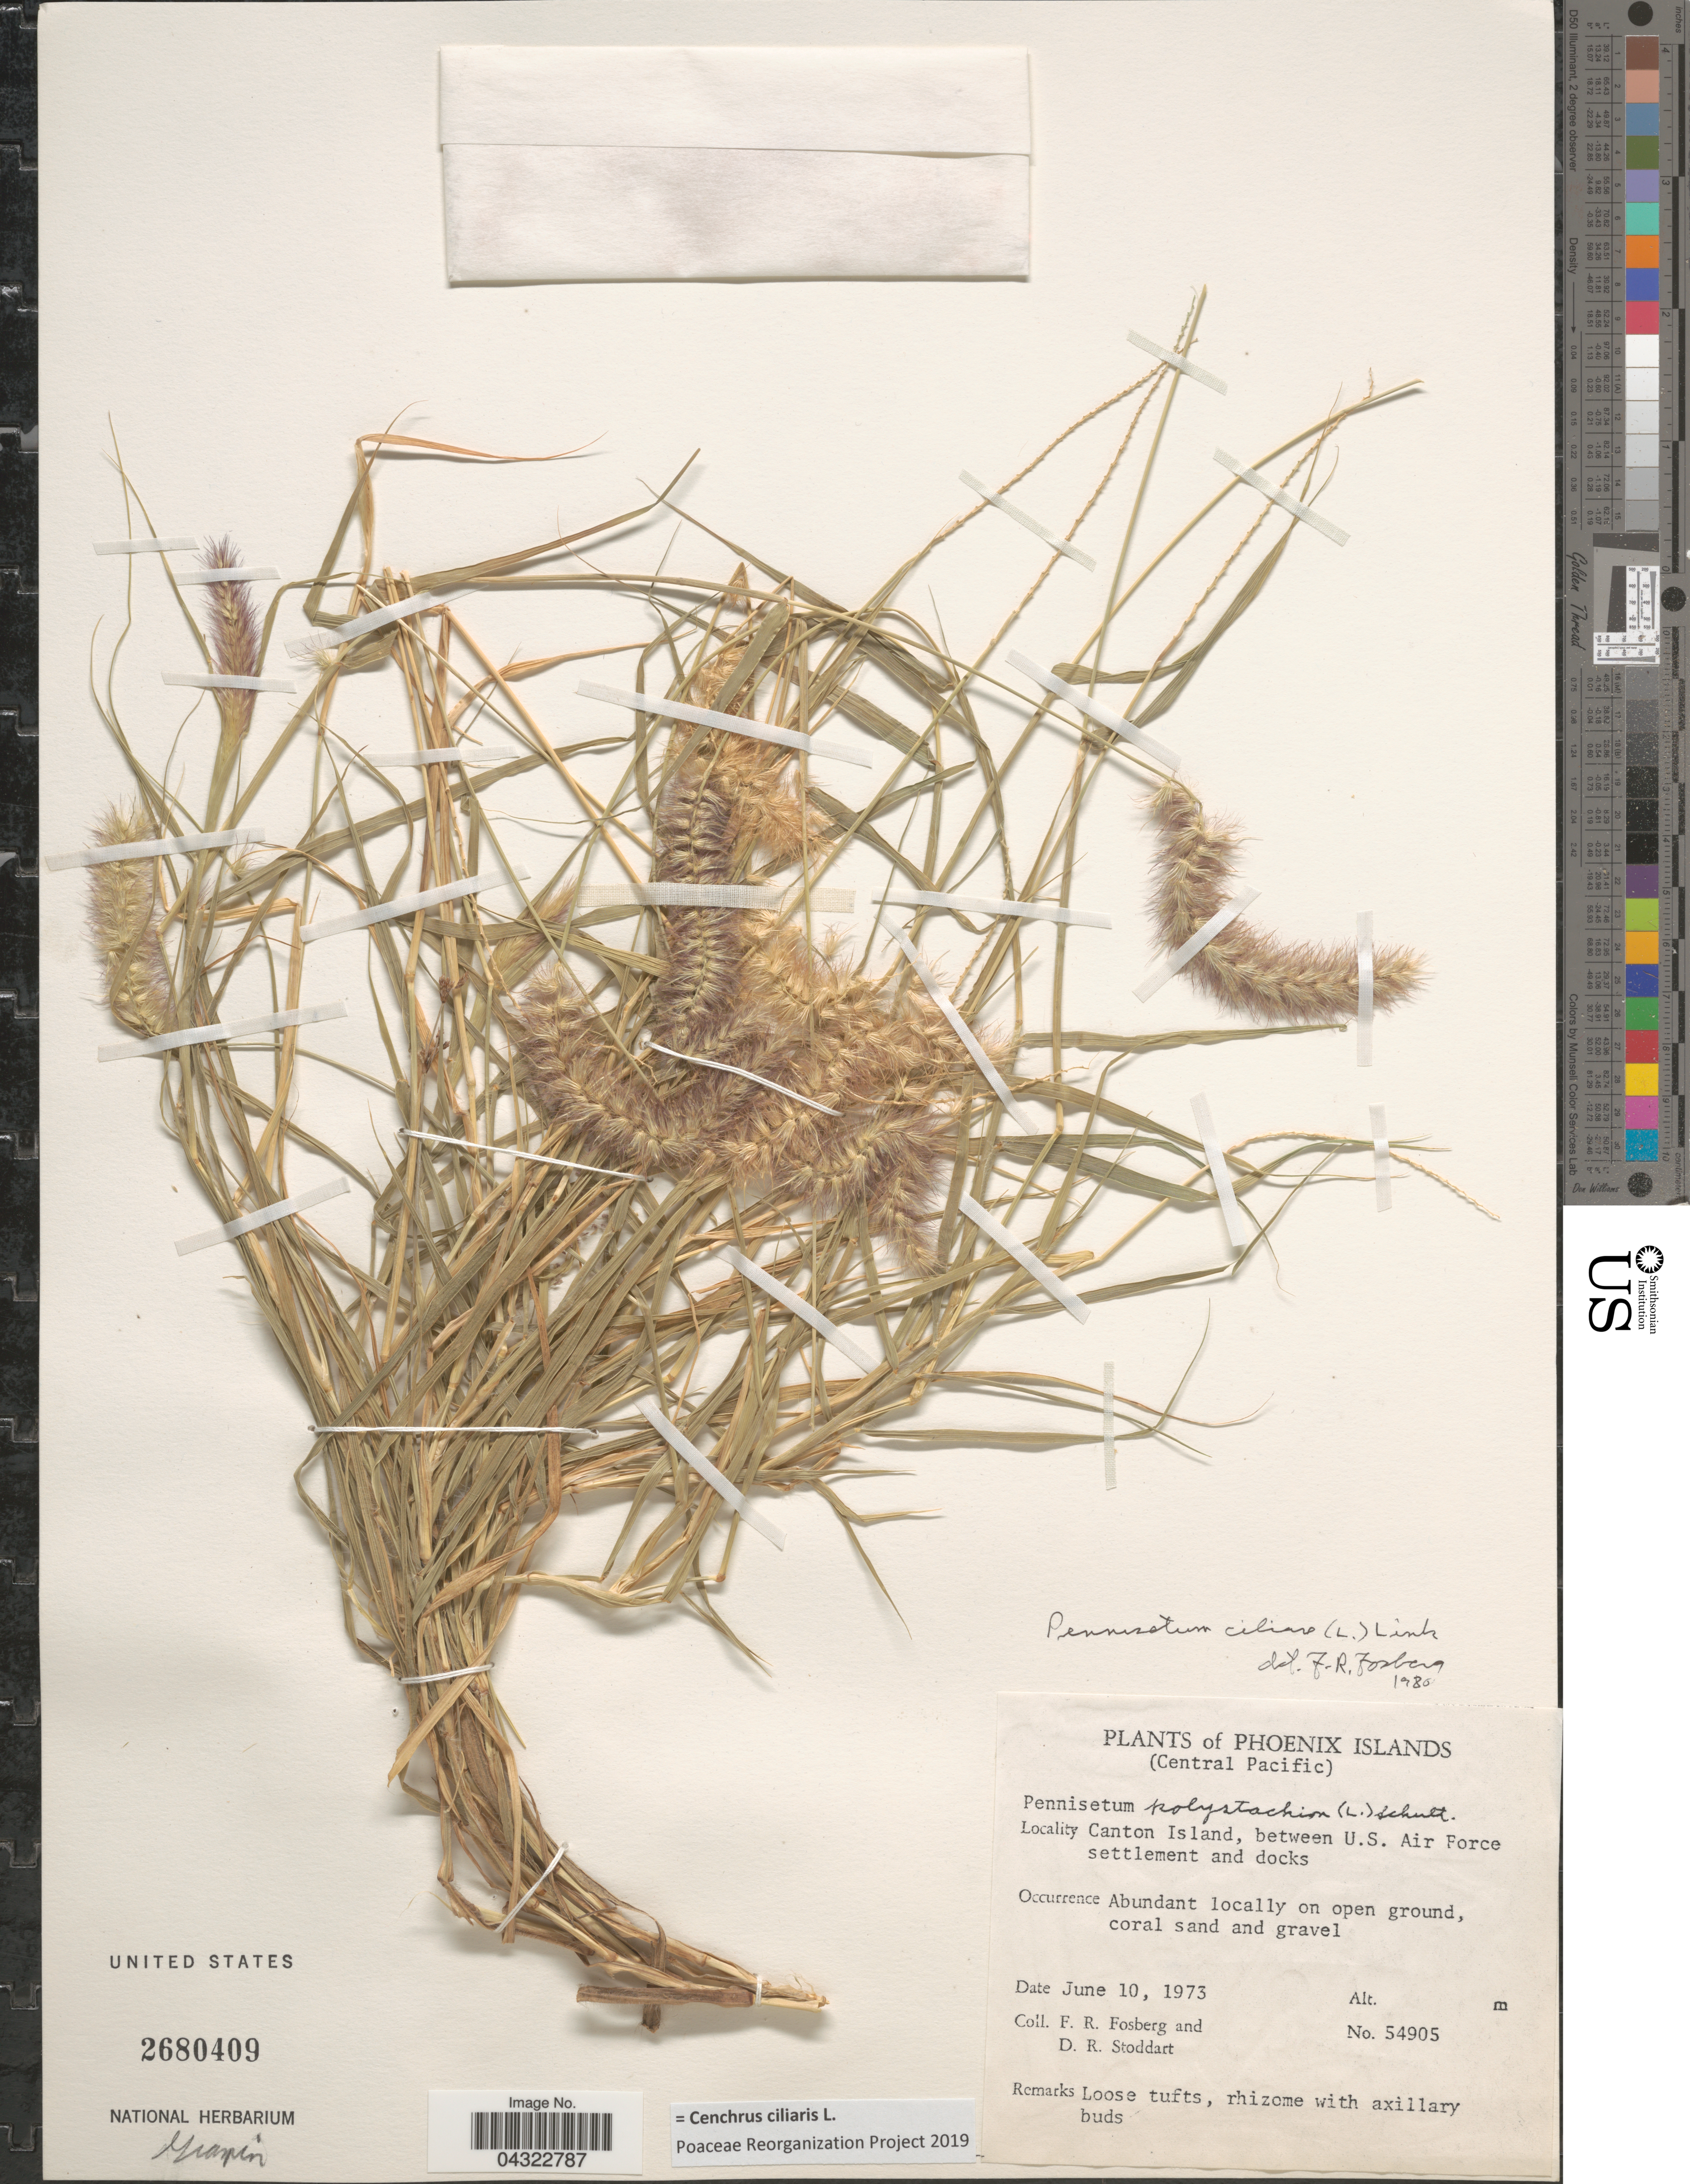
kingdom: Plantae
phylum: Tracheophyta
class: Liliopsida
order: Poales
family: Poaceae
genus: Cenchrus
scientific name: Cenchrus ciliaris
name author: L.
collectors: F. R. Fosberg & D. R. Stoddart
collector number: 54905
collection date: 1973-06-10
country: Kiribati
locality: Phoenix Islands (Central Pacific). Canton Island, between U.S. Air Force settlement and docks.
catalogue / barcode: US 2680409